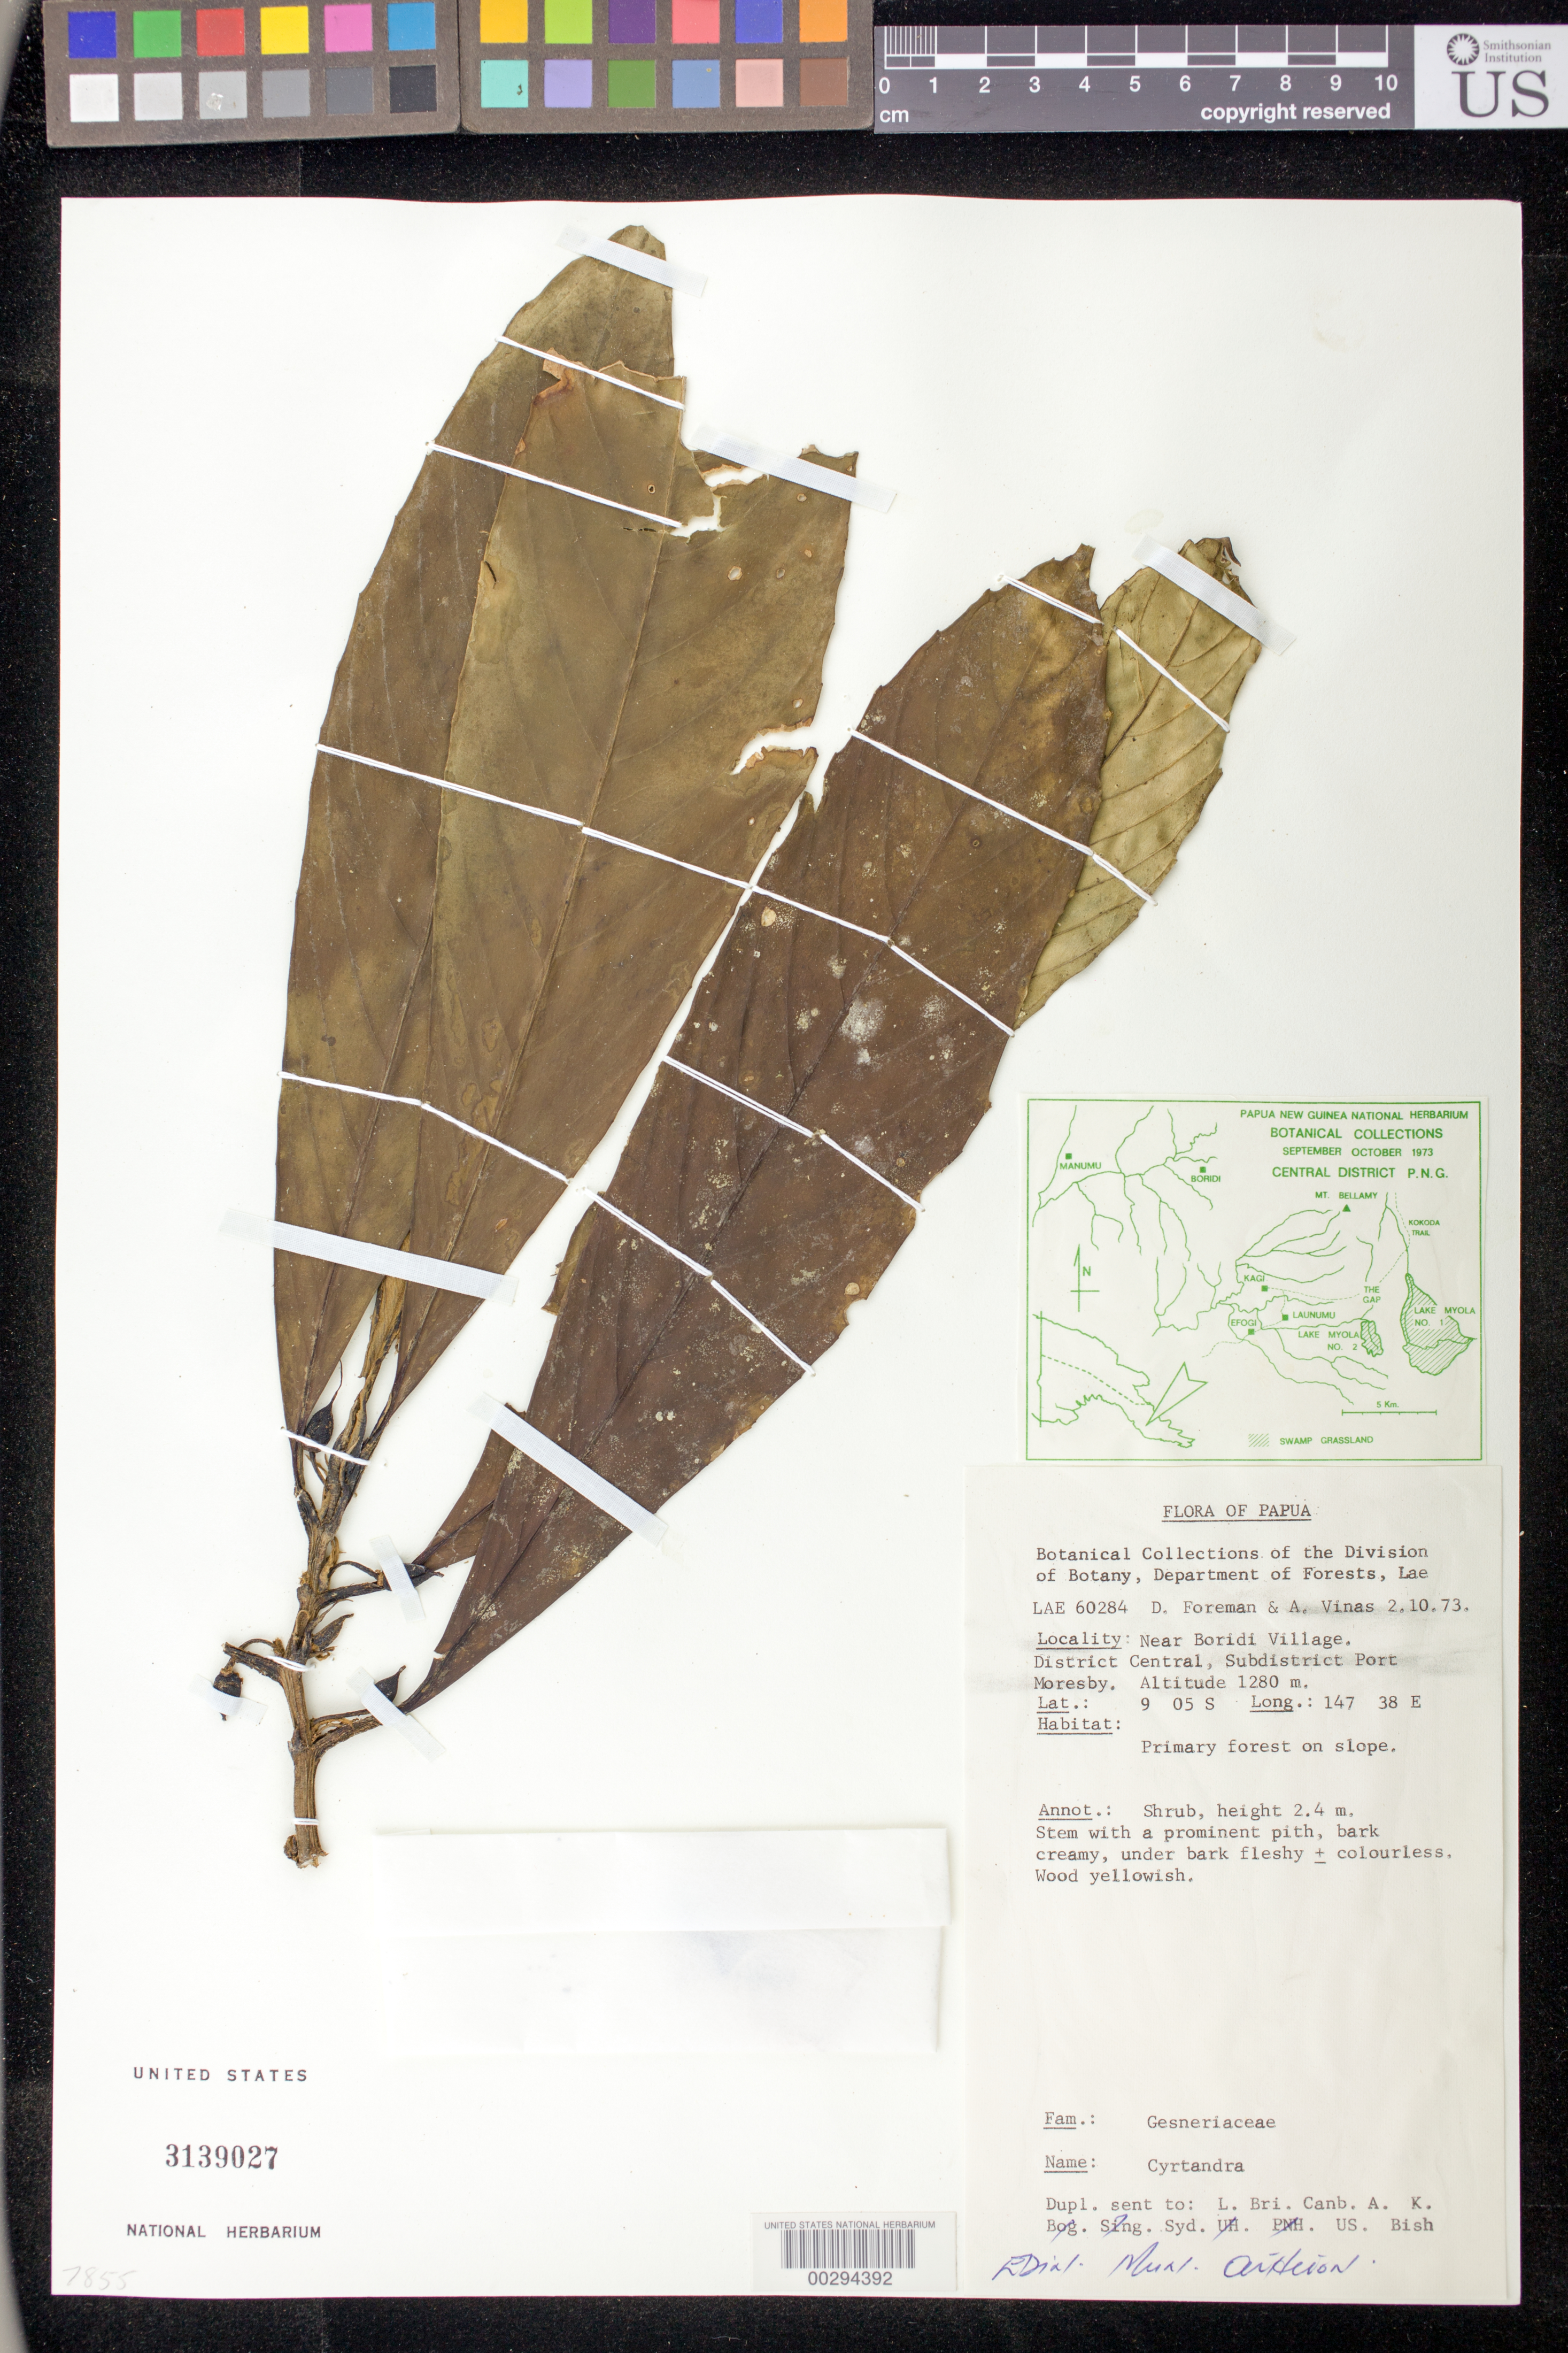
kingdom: Plantae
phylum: Tracheophyta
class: Magnoliopsida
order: Lamiales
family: Gesneriaceae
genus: Cyrtandra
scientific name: Cyrtandra sp.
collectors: D. Foreman & A. Vinas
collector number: LAE 60284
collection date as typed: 02 Oct 1973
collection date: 1973-10-02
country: Papua New Guinea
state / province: Central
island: New Guinea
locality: Near boridi village, dist central, subdist port moresby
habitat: Primary forest on slope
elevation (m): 1280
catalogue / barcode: US 3139027